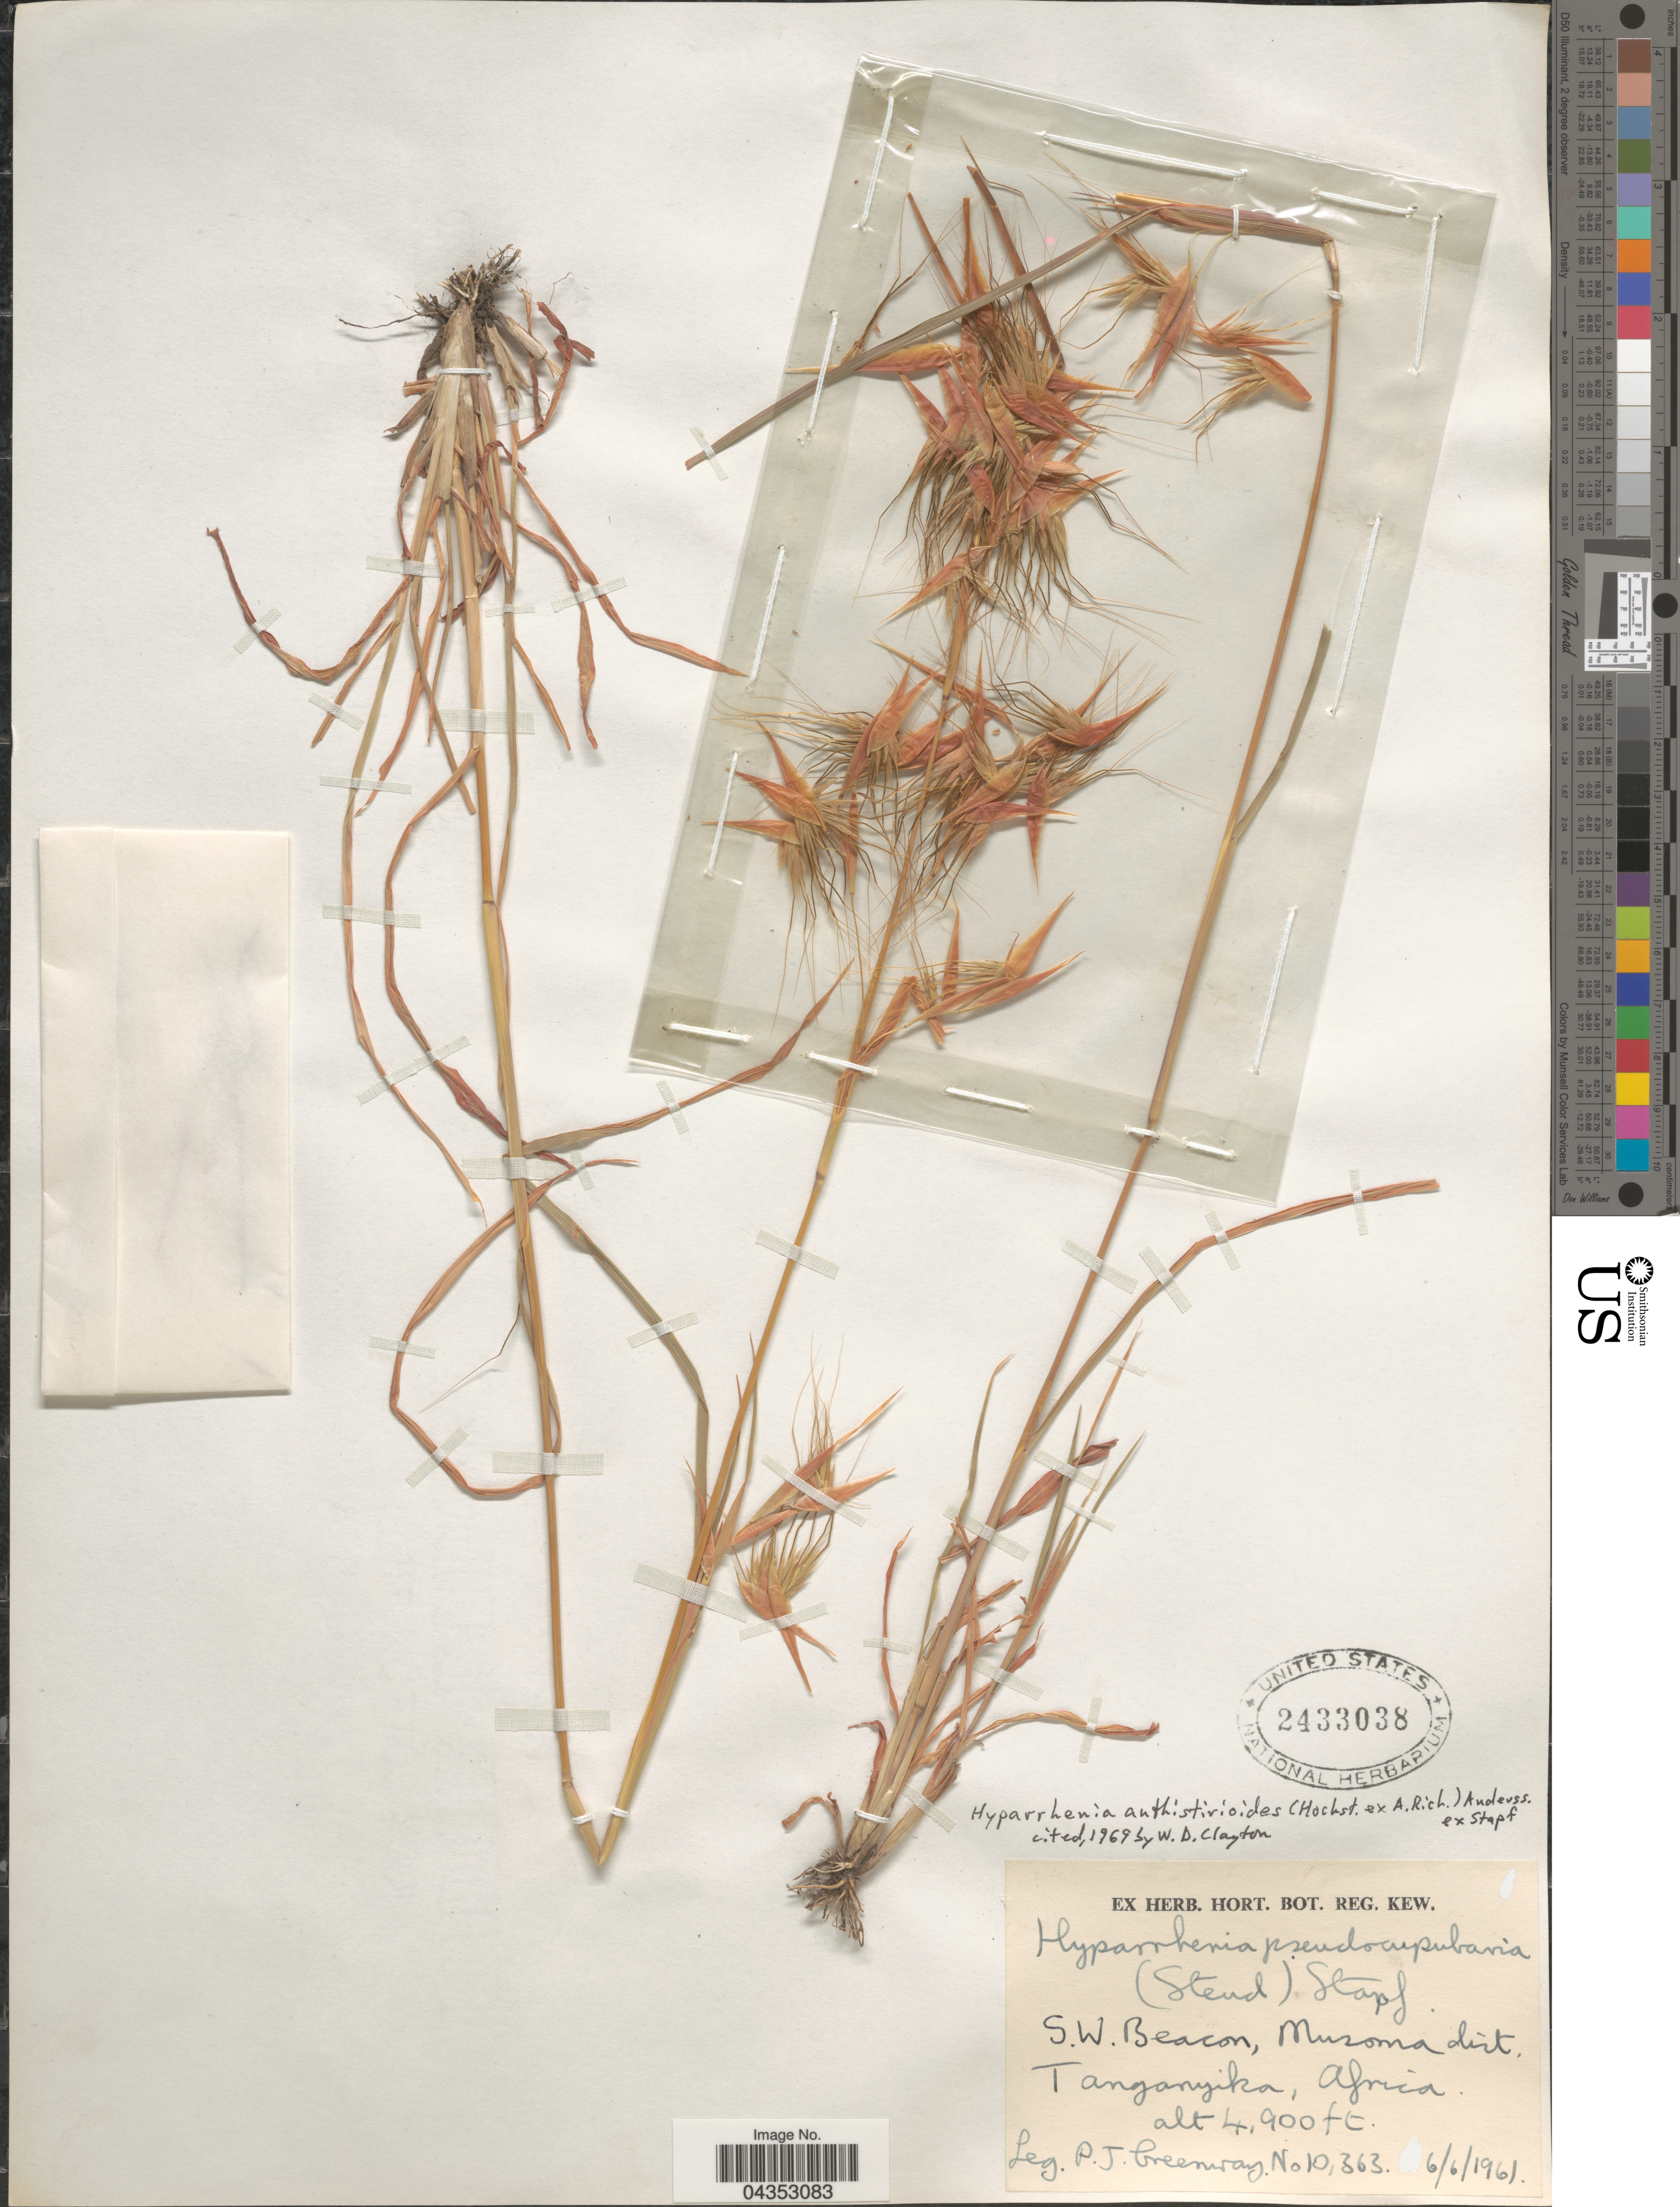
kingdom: Plantae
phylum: Tracheophyta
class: Liliopsida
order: Poales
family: Poaceae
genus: Hyparrhenia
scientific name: Hyparrhenia anthistirioides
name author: (Hochst. ex A. Rich.) Andersson ex Stapf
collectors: P. J. Greenway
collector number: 10363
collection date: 1961-06-06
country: Tanzania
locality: S.W. Beacon, Musoma dist. Tanganyika.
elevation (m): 1494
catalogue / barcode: US 2433038